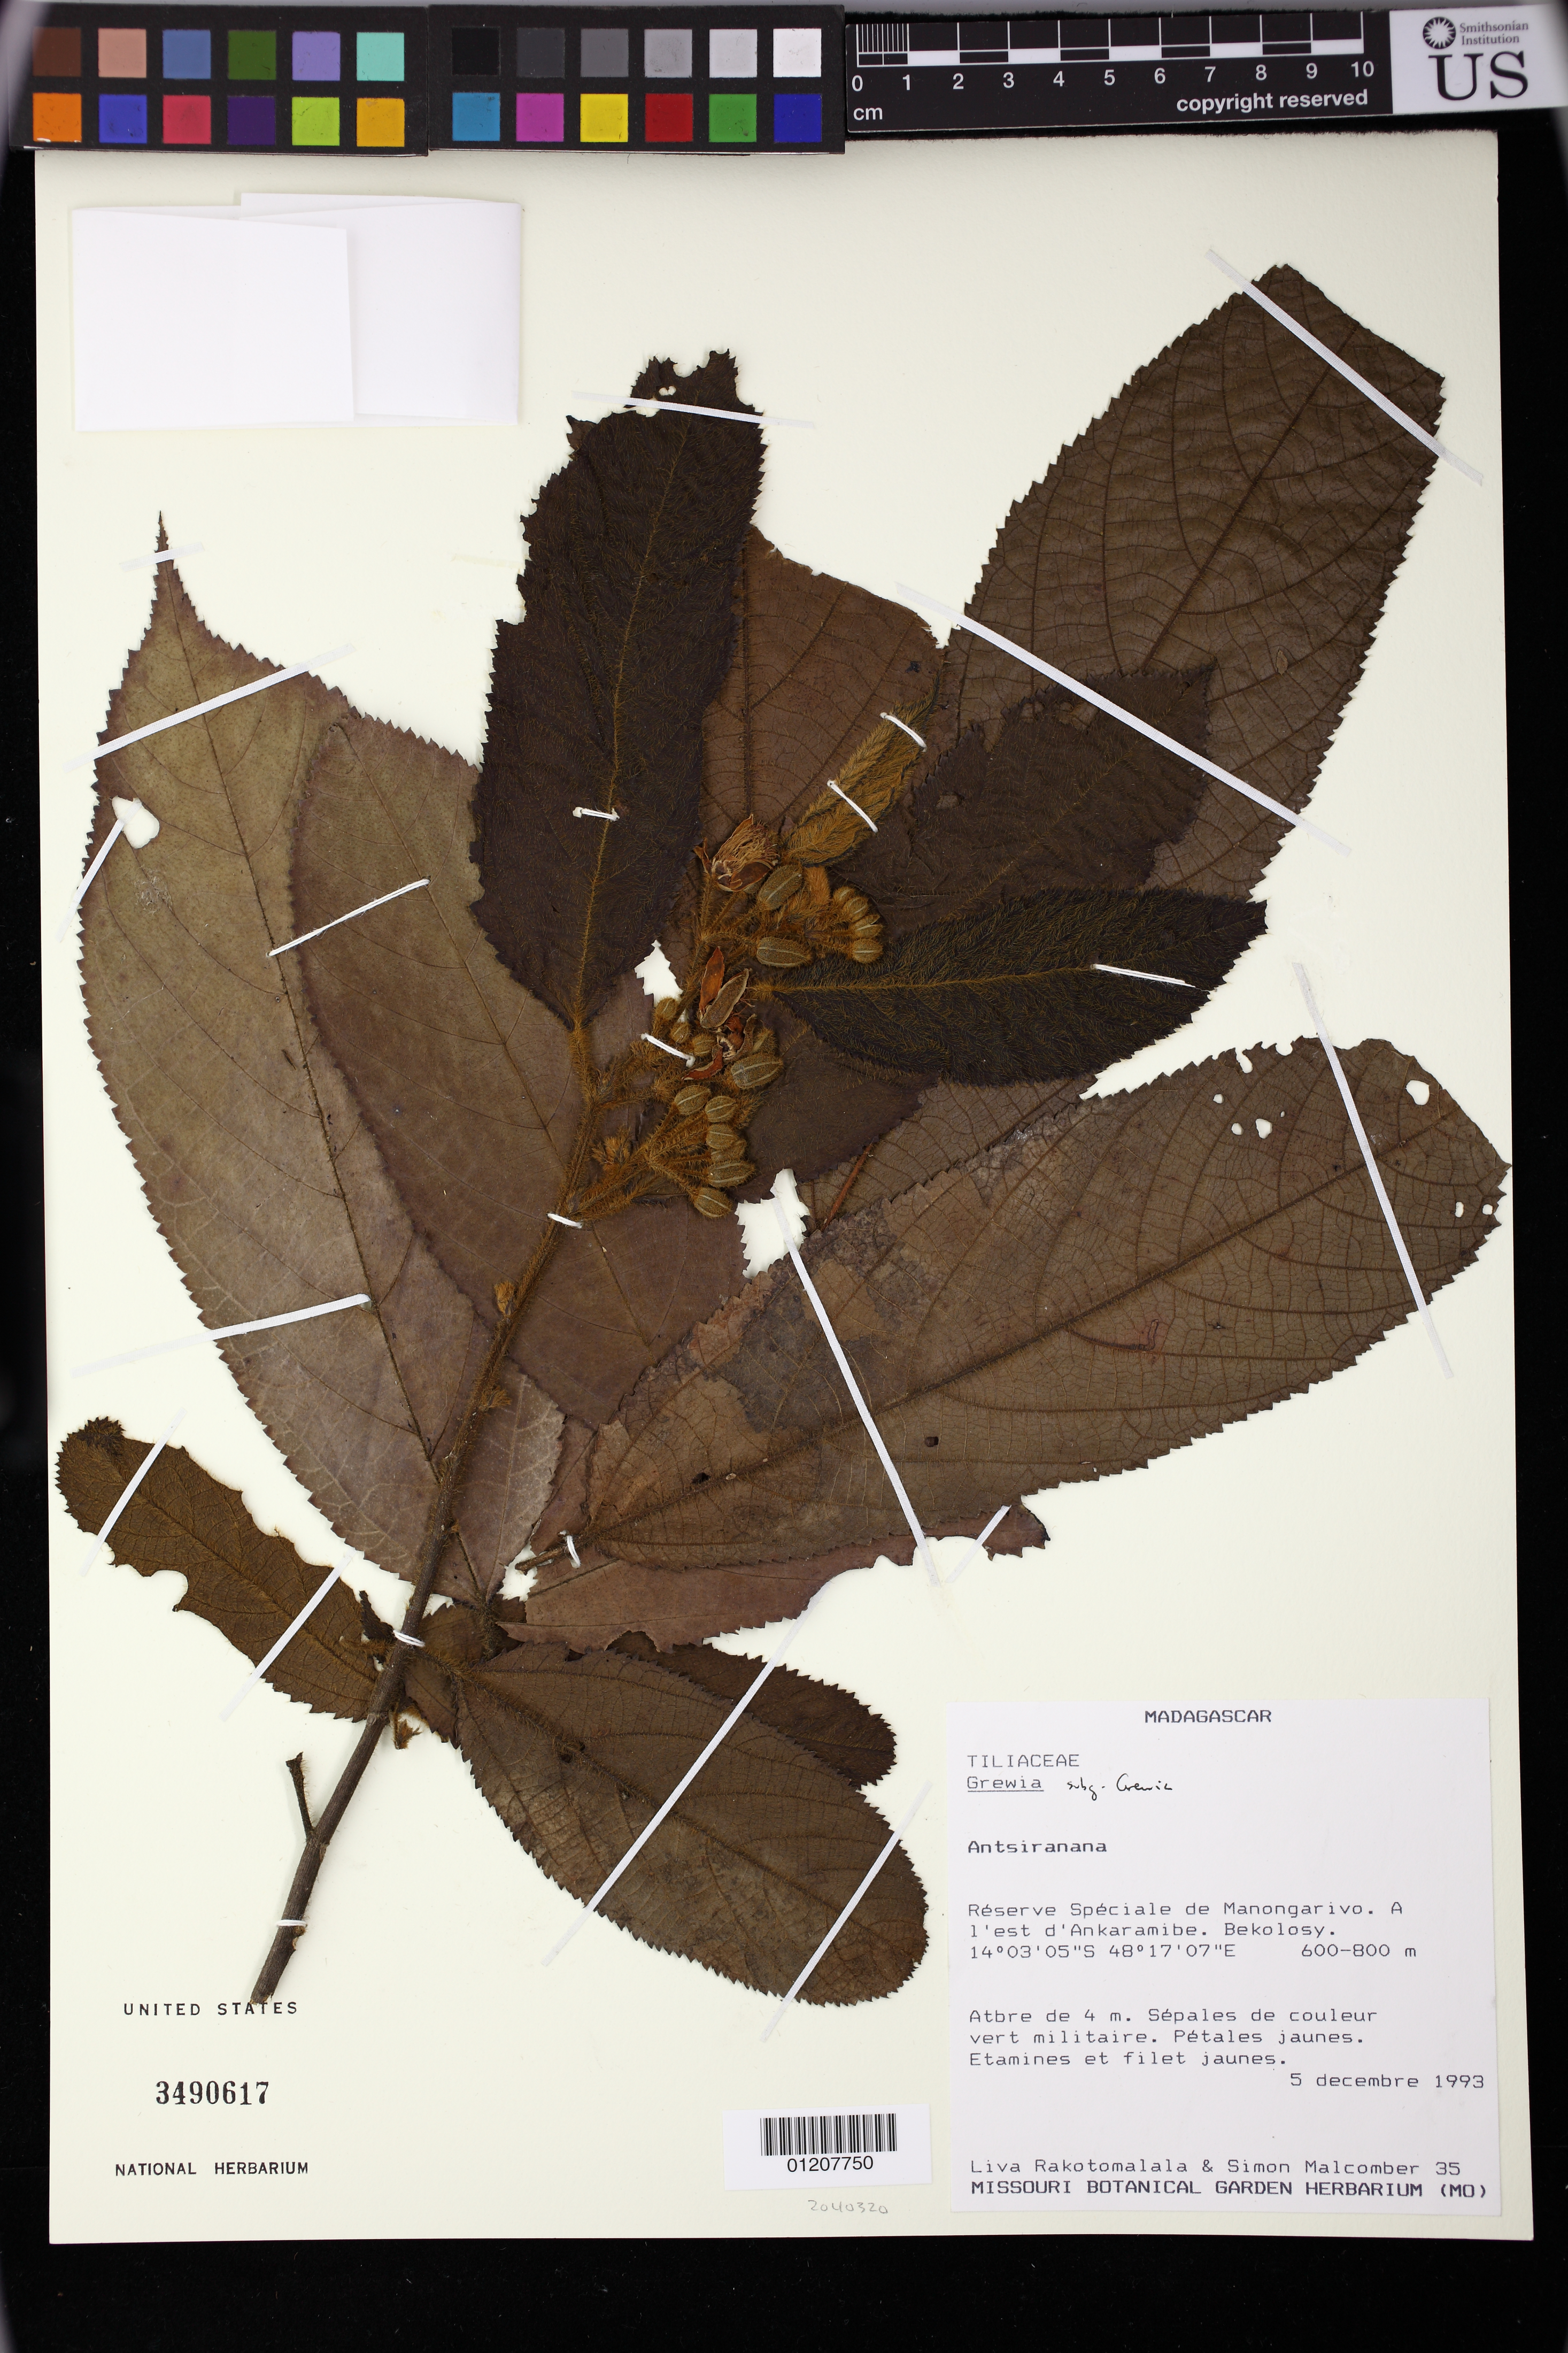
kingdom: Plantae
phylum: Tracheophyta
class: Magnoliopsida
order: Malvales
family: Malvaceae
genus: Grewia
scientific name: Grewia hispidissima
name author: Wahlert et al.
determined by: Dorr, L. J., (BOT), Smithsonian Institution - National Museum of Natural History (UNITED STATES)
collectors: L. Rakotomalala & S. T. Malcomber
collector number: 35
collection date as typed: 12 May 1993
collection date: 1993-05-12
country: Madagascar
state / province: Diana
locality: Antsiranana. Reserve Speciale de Manongarivo. A l'est d'Ankaramibe. Bekolosy..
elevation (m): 600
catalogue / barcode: US 3490617